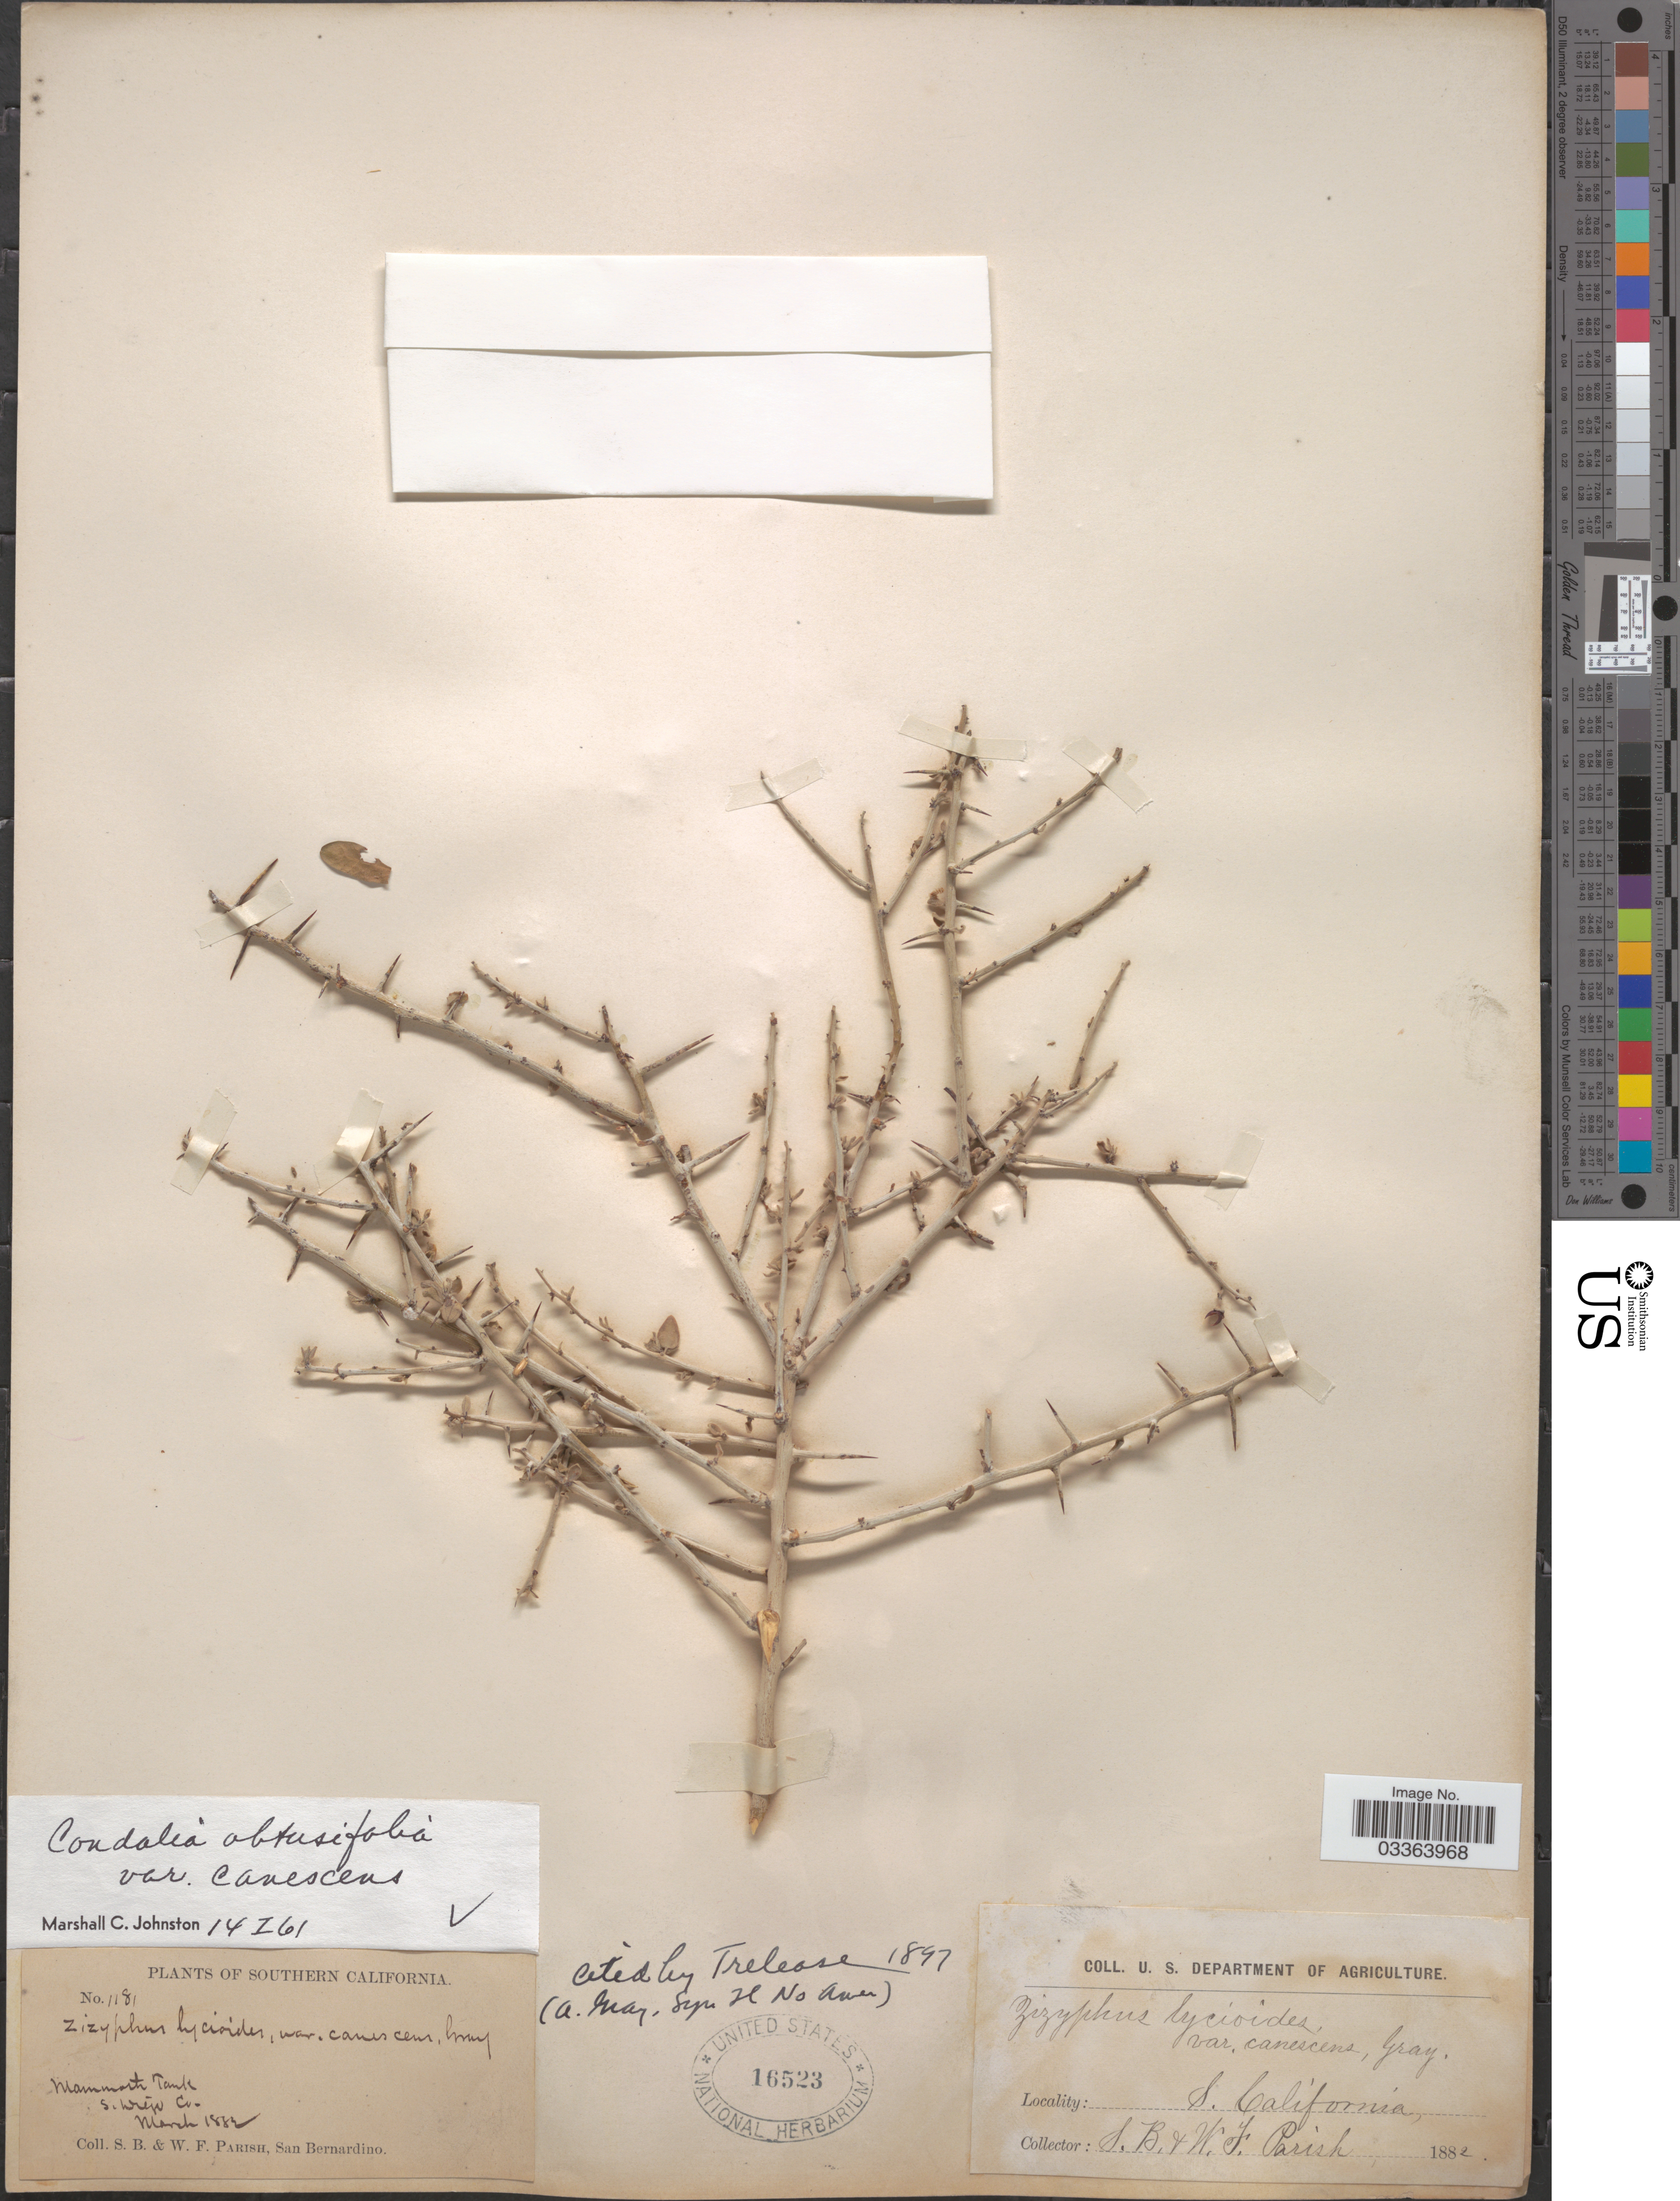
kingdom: Plantae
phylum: Tracheophyta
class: Magnoliopsida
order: Rosales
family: Rhamnaceae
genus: Sarcomphalus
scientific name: Sarcomphalus obtusifolius var. canescens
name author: (A. Gray) Hauenschild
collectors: S. B. Parish & W. F. Parish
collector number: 1181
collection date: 1882-03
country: United States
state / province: California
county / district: San Diego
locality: Mammoth Tank. S. Diego Co. S. California.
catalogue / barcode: US 16523